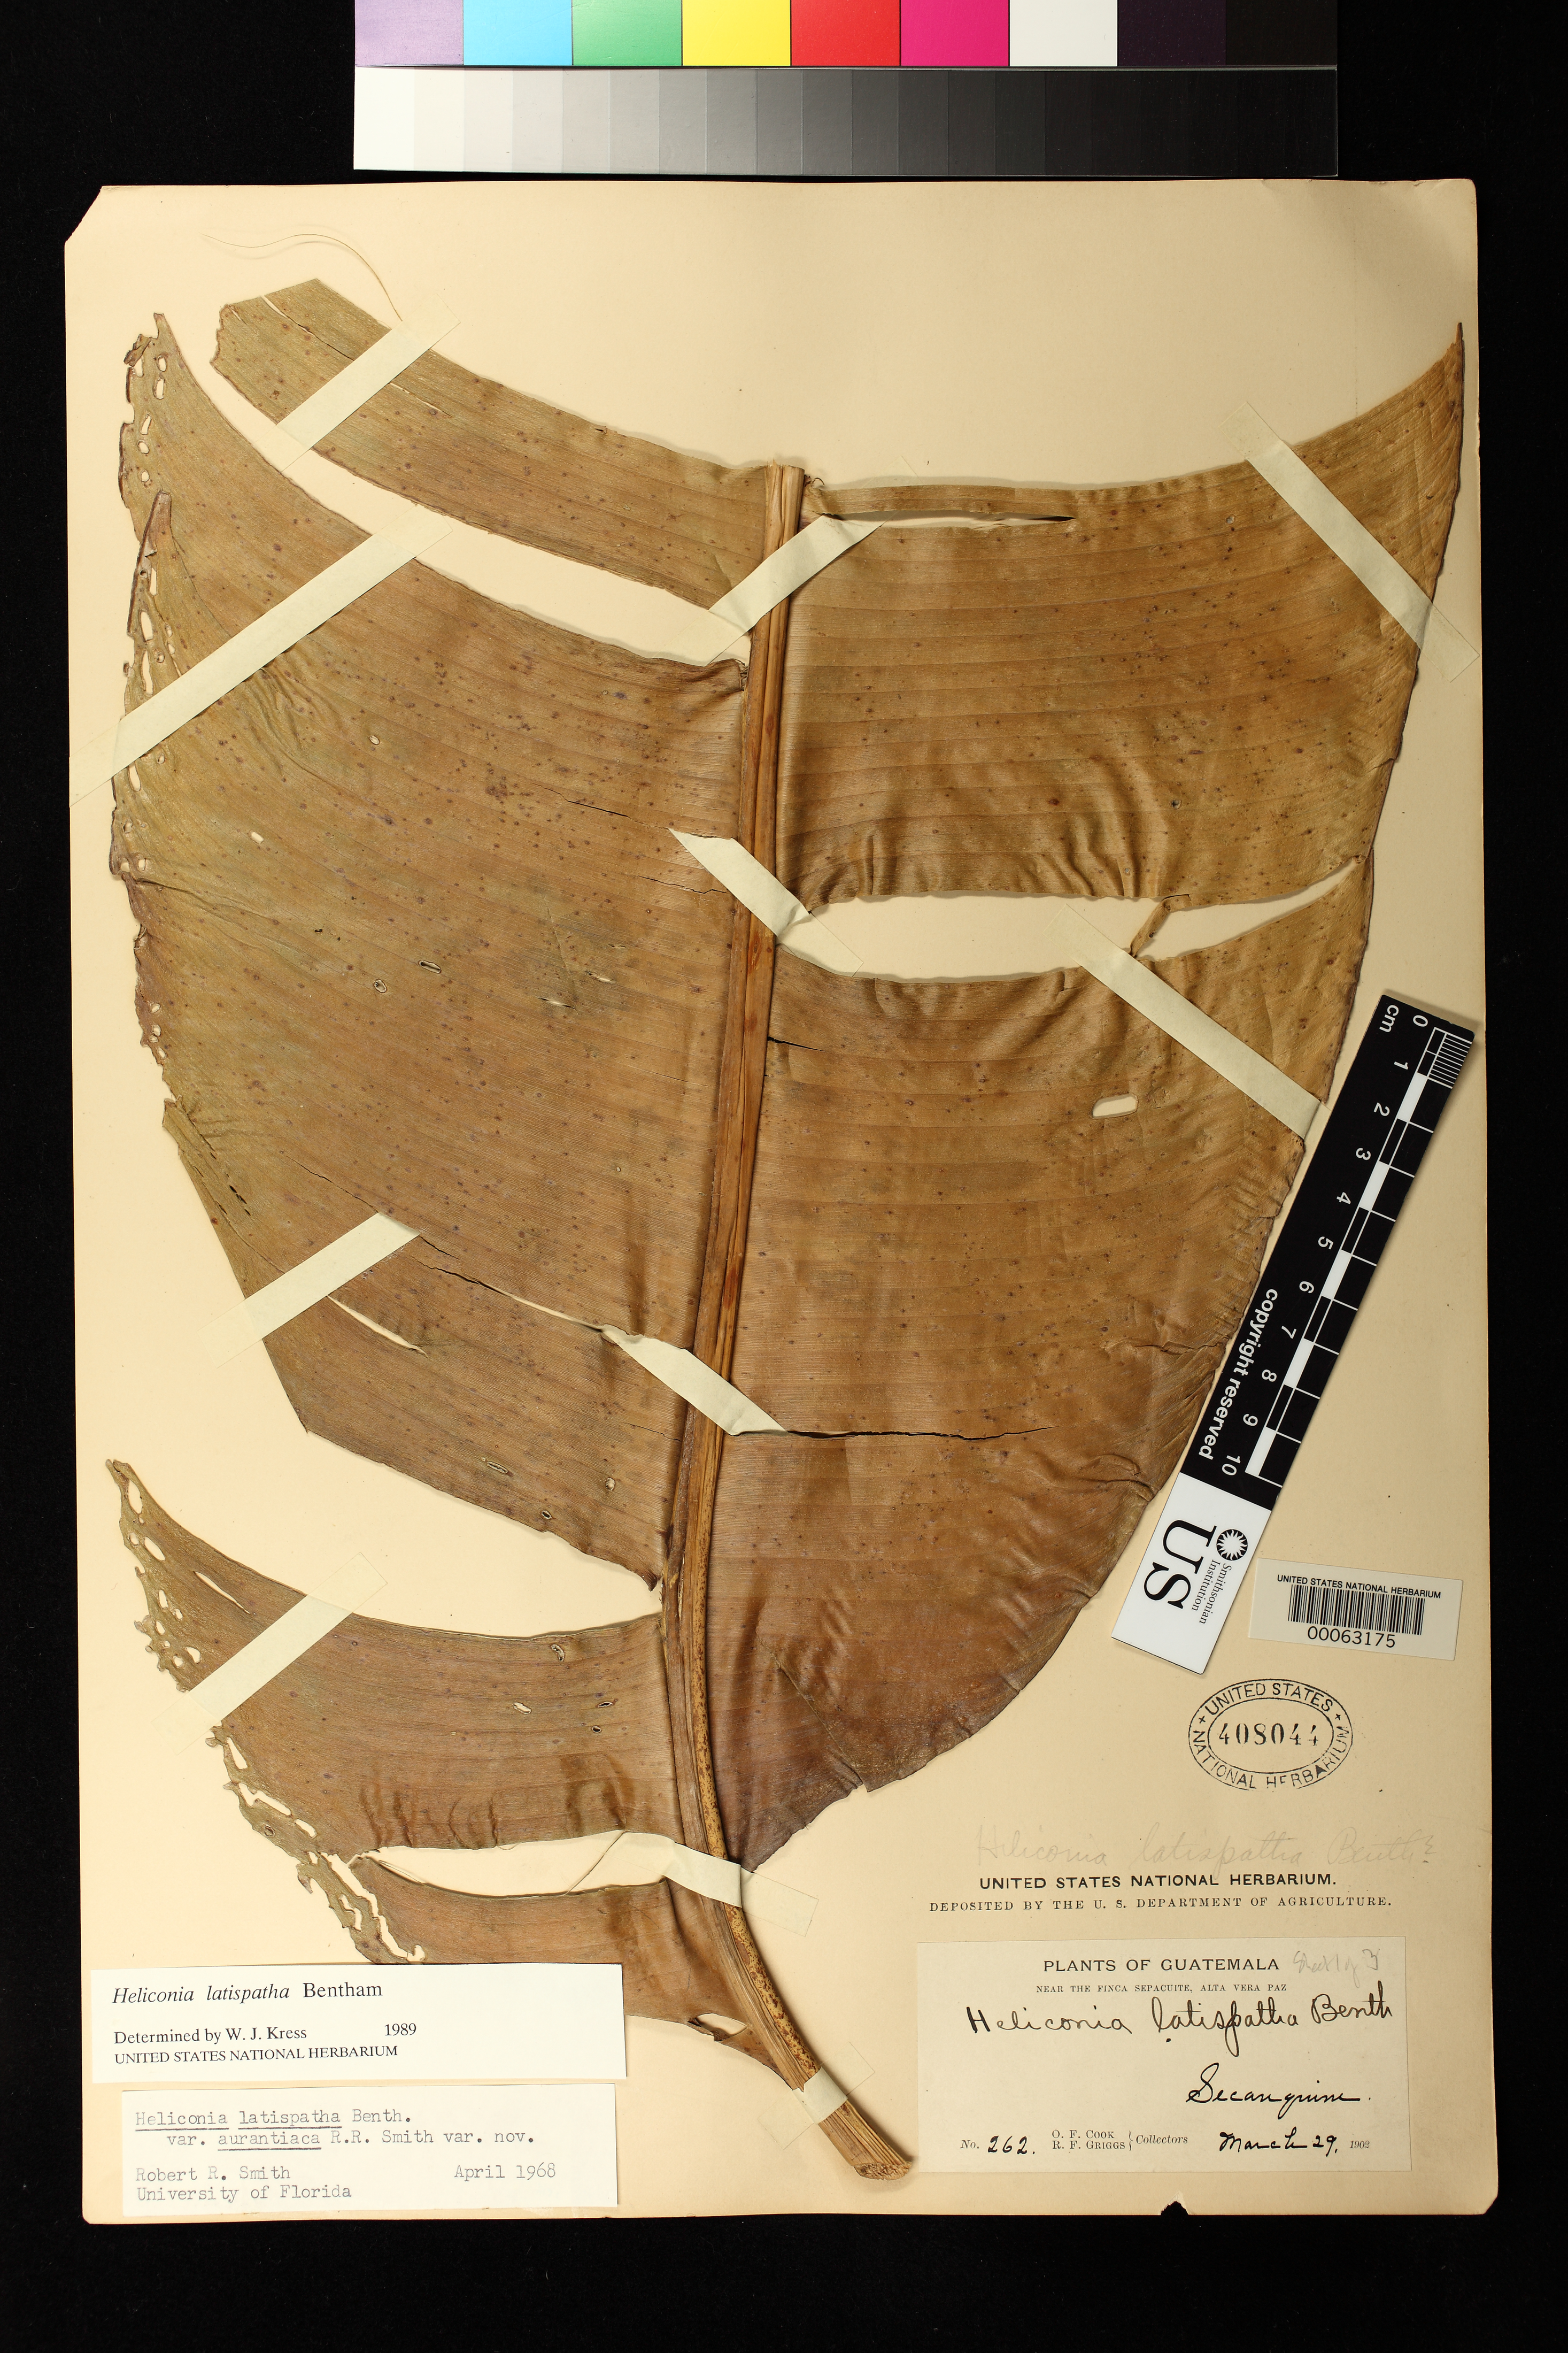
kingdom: Plantae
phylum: Tracheophyta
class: Liliopsida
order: Zingiberales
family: Heliconiaceae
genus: Heliconia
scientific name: Heliconia latispatha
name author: Benth.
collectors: O. F. Cook & R. F. Griggs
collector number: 262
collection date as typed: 29 Mar 1902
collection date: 1902-03-29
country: Guatemala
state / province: Alta Verapaz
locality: Secanquim, near the Finca Sepacuite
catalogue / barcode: US 408044